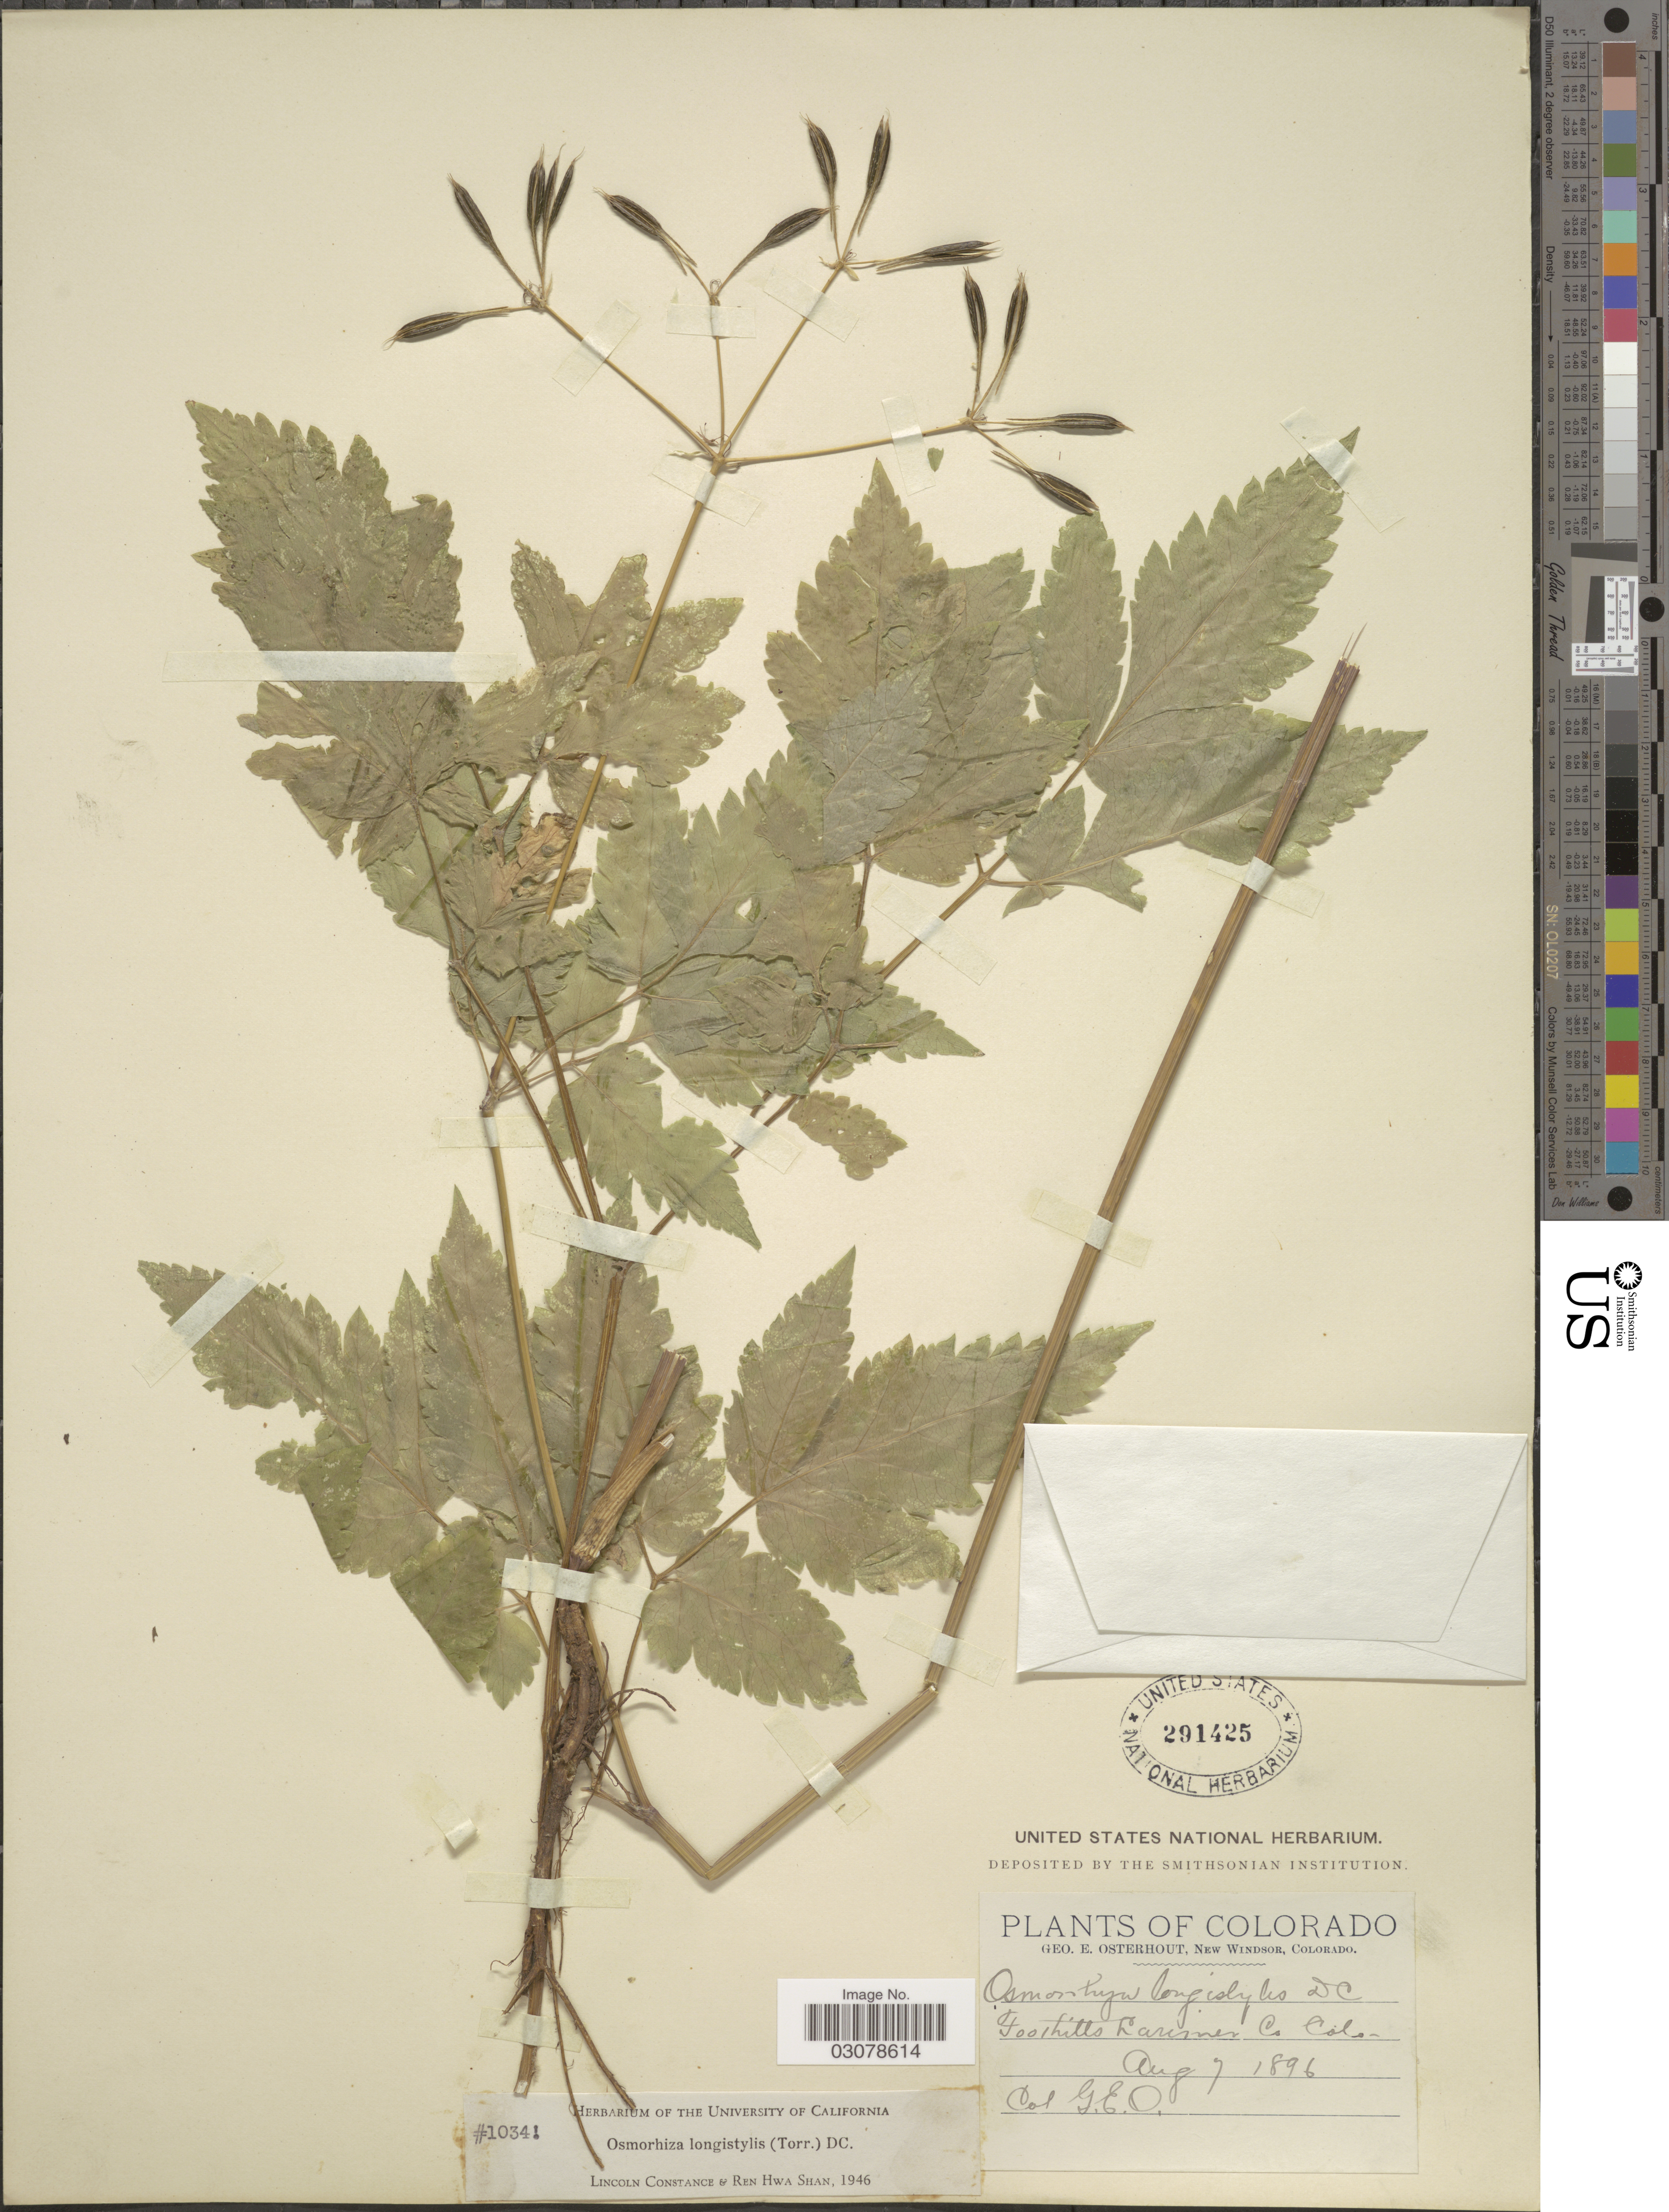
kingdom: Plantae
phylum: Tracheophyta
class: Magnoliopsida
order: Apiales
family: Apiaceae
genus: Osmorhiza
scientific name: Osmorhiza longistylis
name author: (Torr.) DC.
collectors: G. Osterhout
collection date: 1896-08-07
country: United States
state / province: Colorado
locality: Foothills Larimer Co.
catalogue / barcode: US 291425